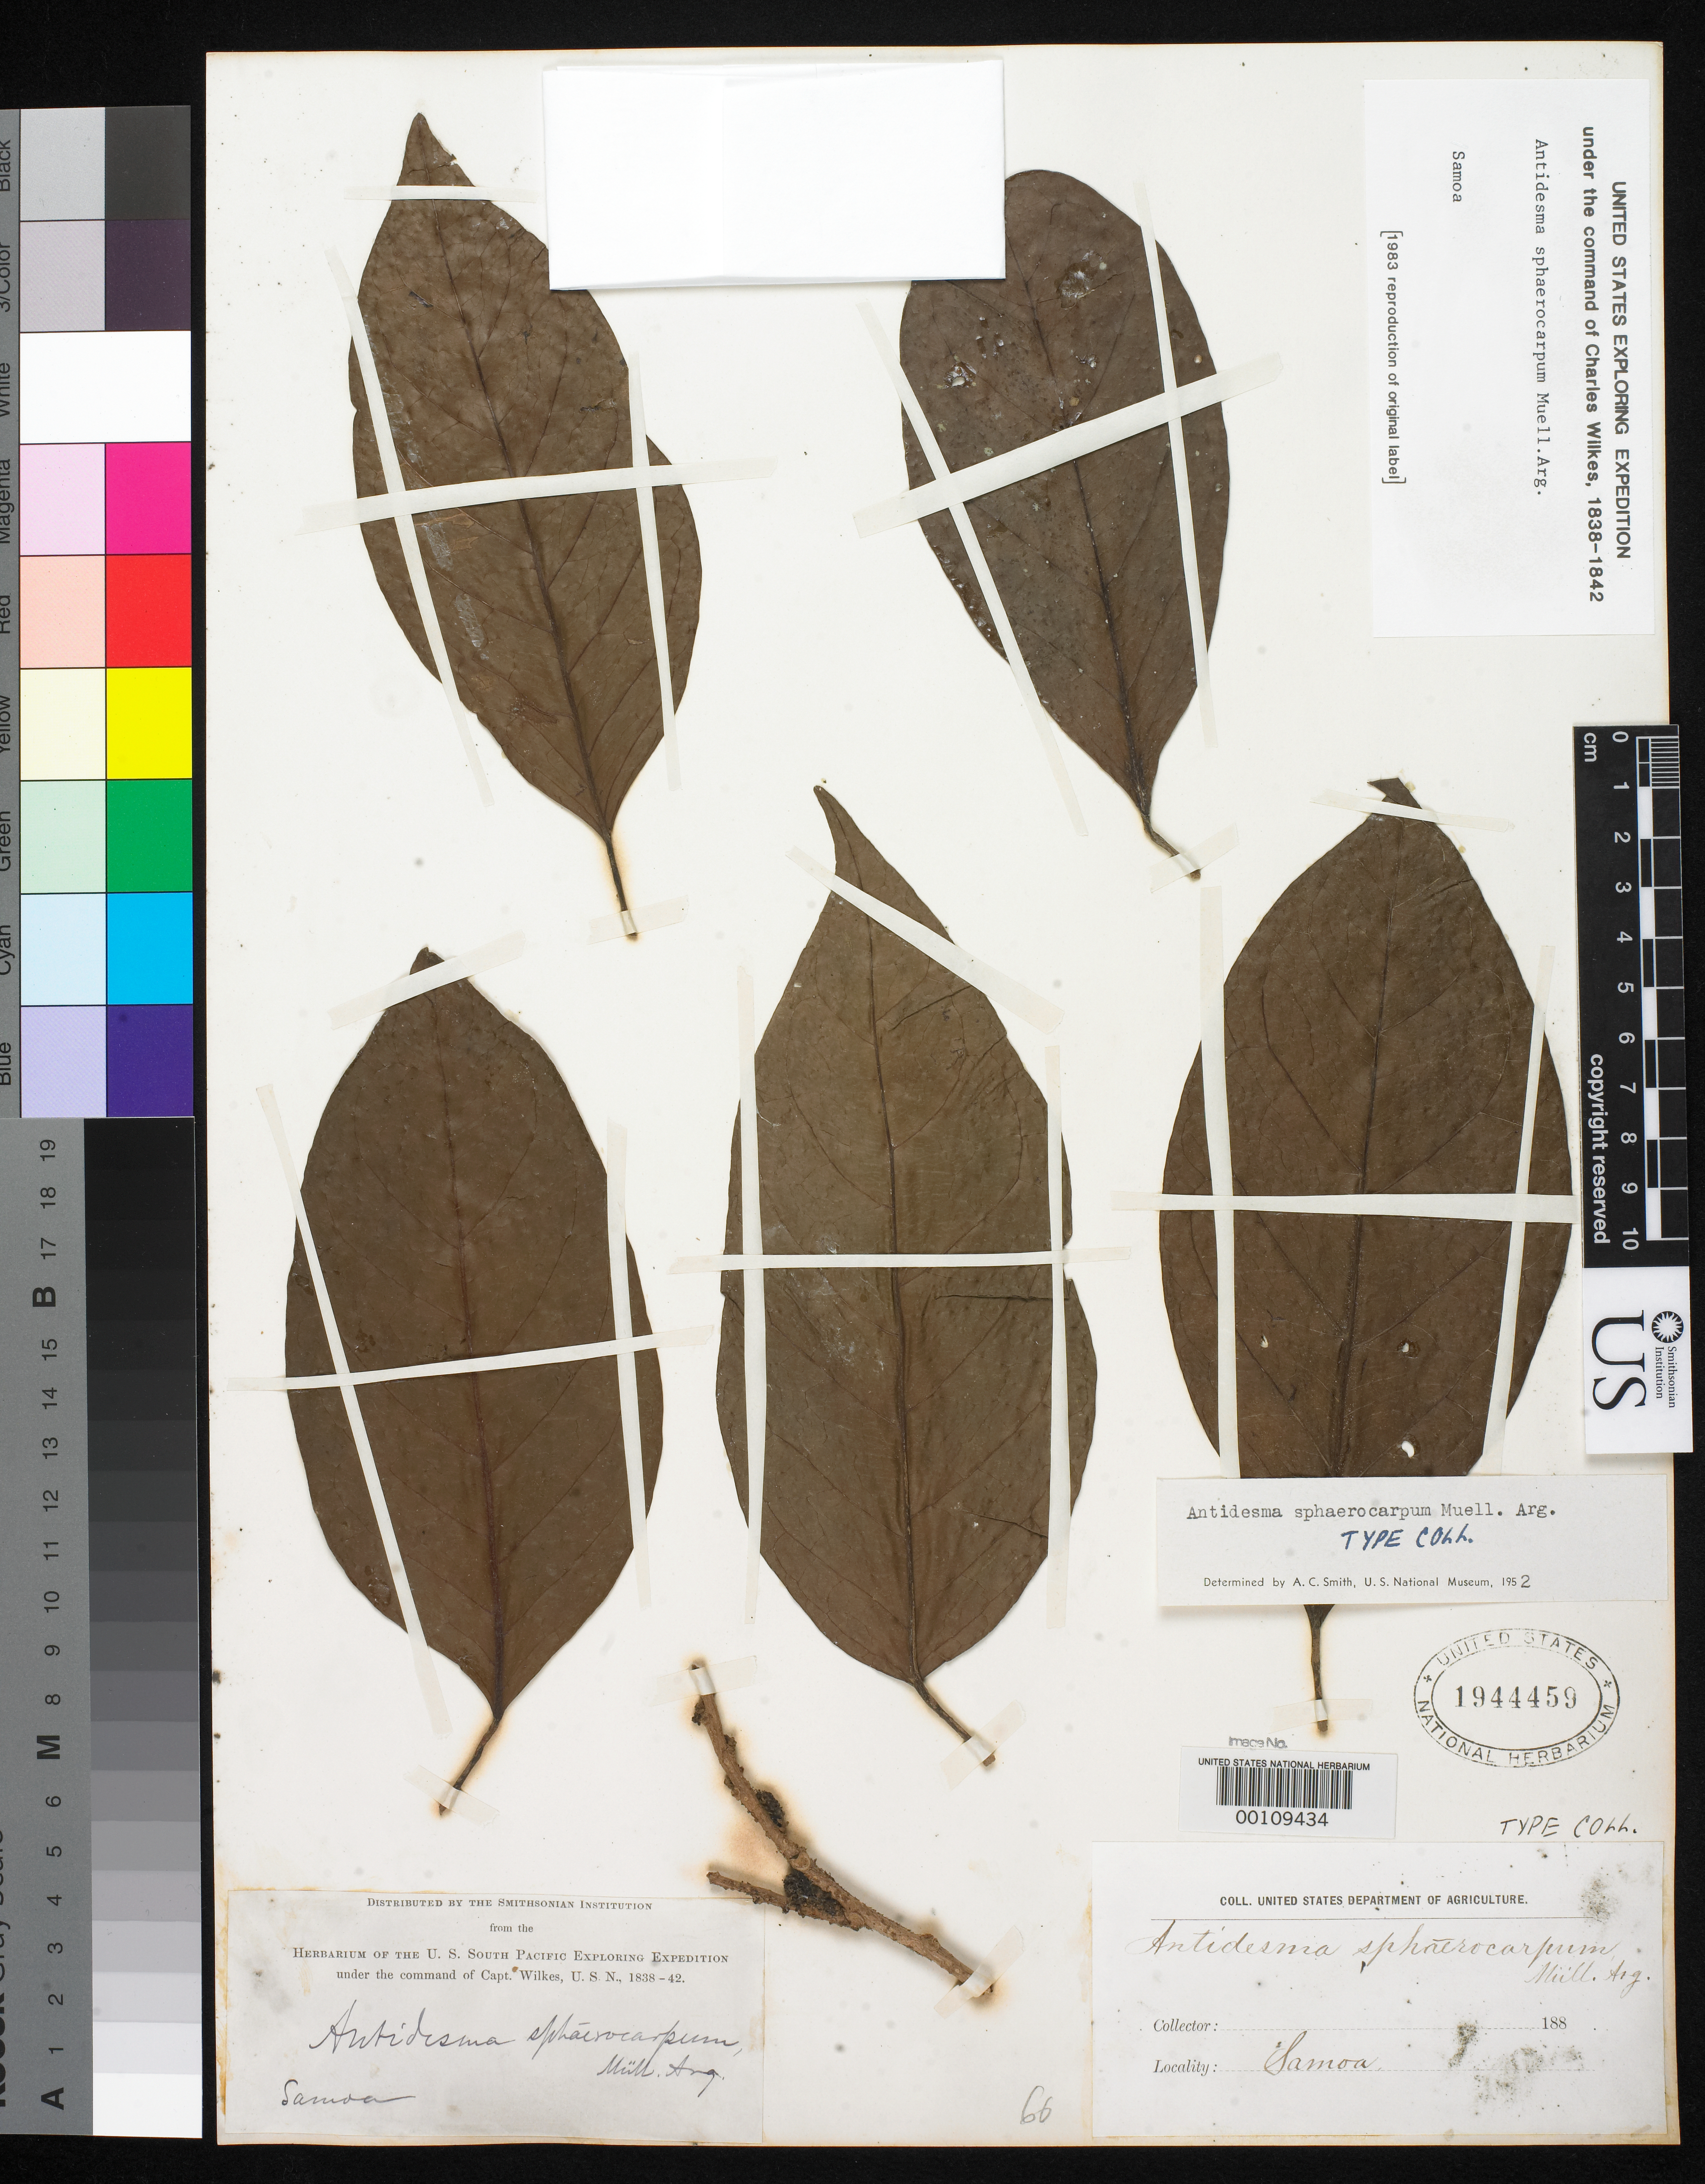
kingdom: Plantae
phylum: Tracheophyta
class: Magnoliopsida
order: Malpighiales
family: Phyllanthaceae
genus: Antidesma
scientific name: Antidesma sphaerocarpum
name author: Müll. Arg. in DC.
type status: Type Collection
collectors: Wilkes Explor. Exped.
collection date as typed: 1840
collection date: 1840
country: American Samoa / Samoa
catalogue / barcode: US 1944459